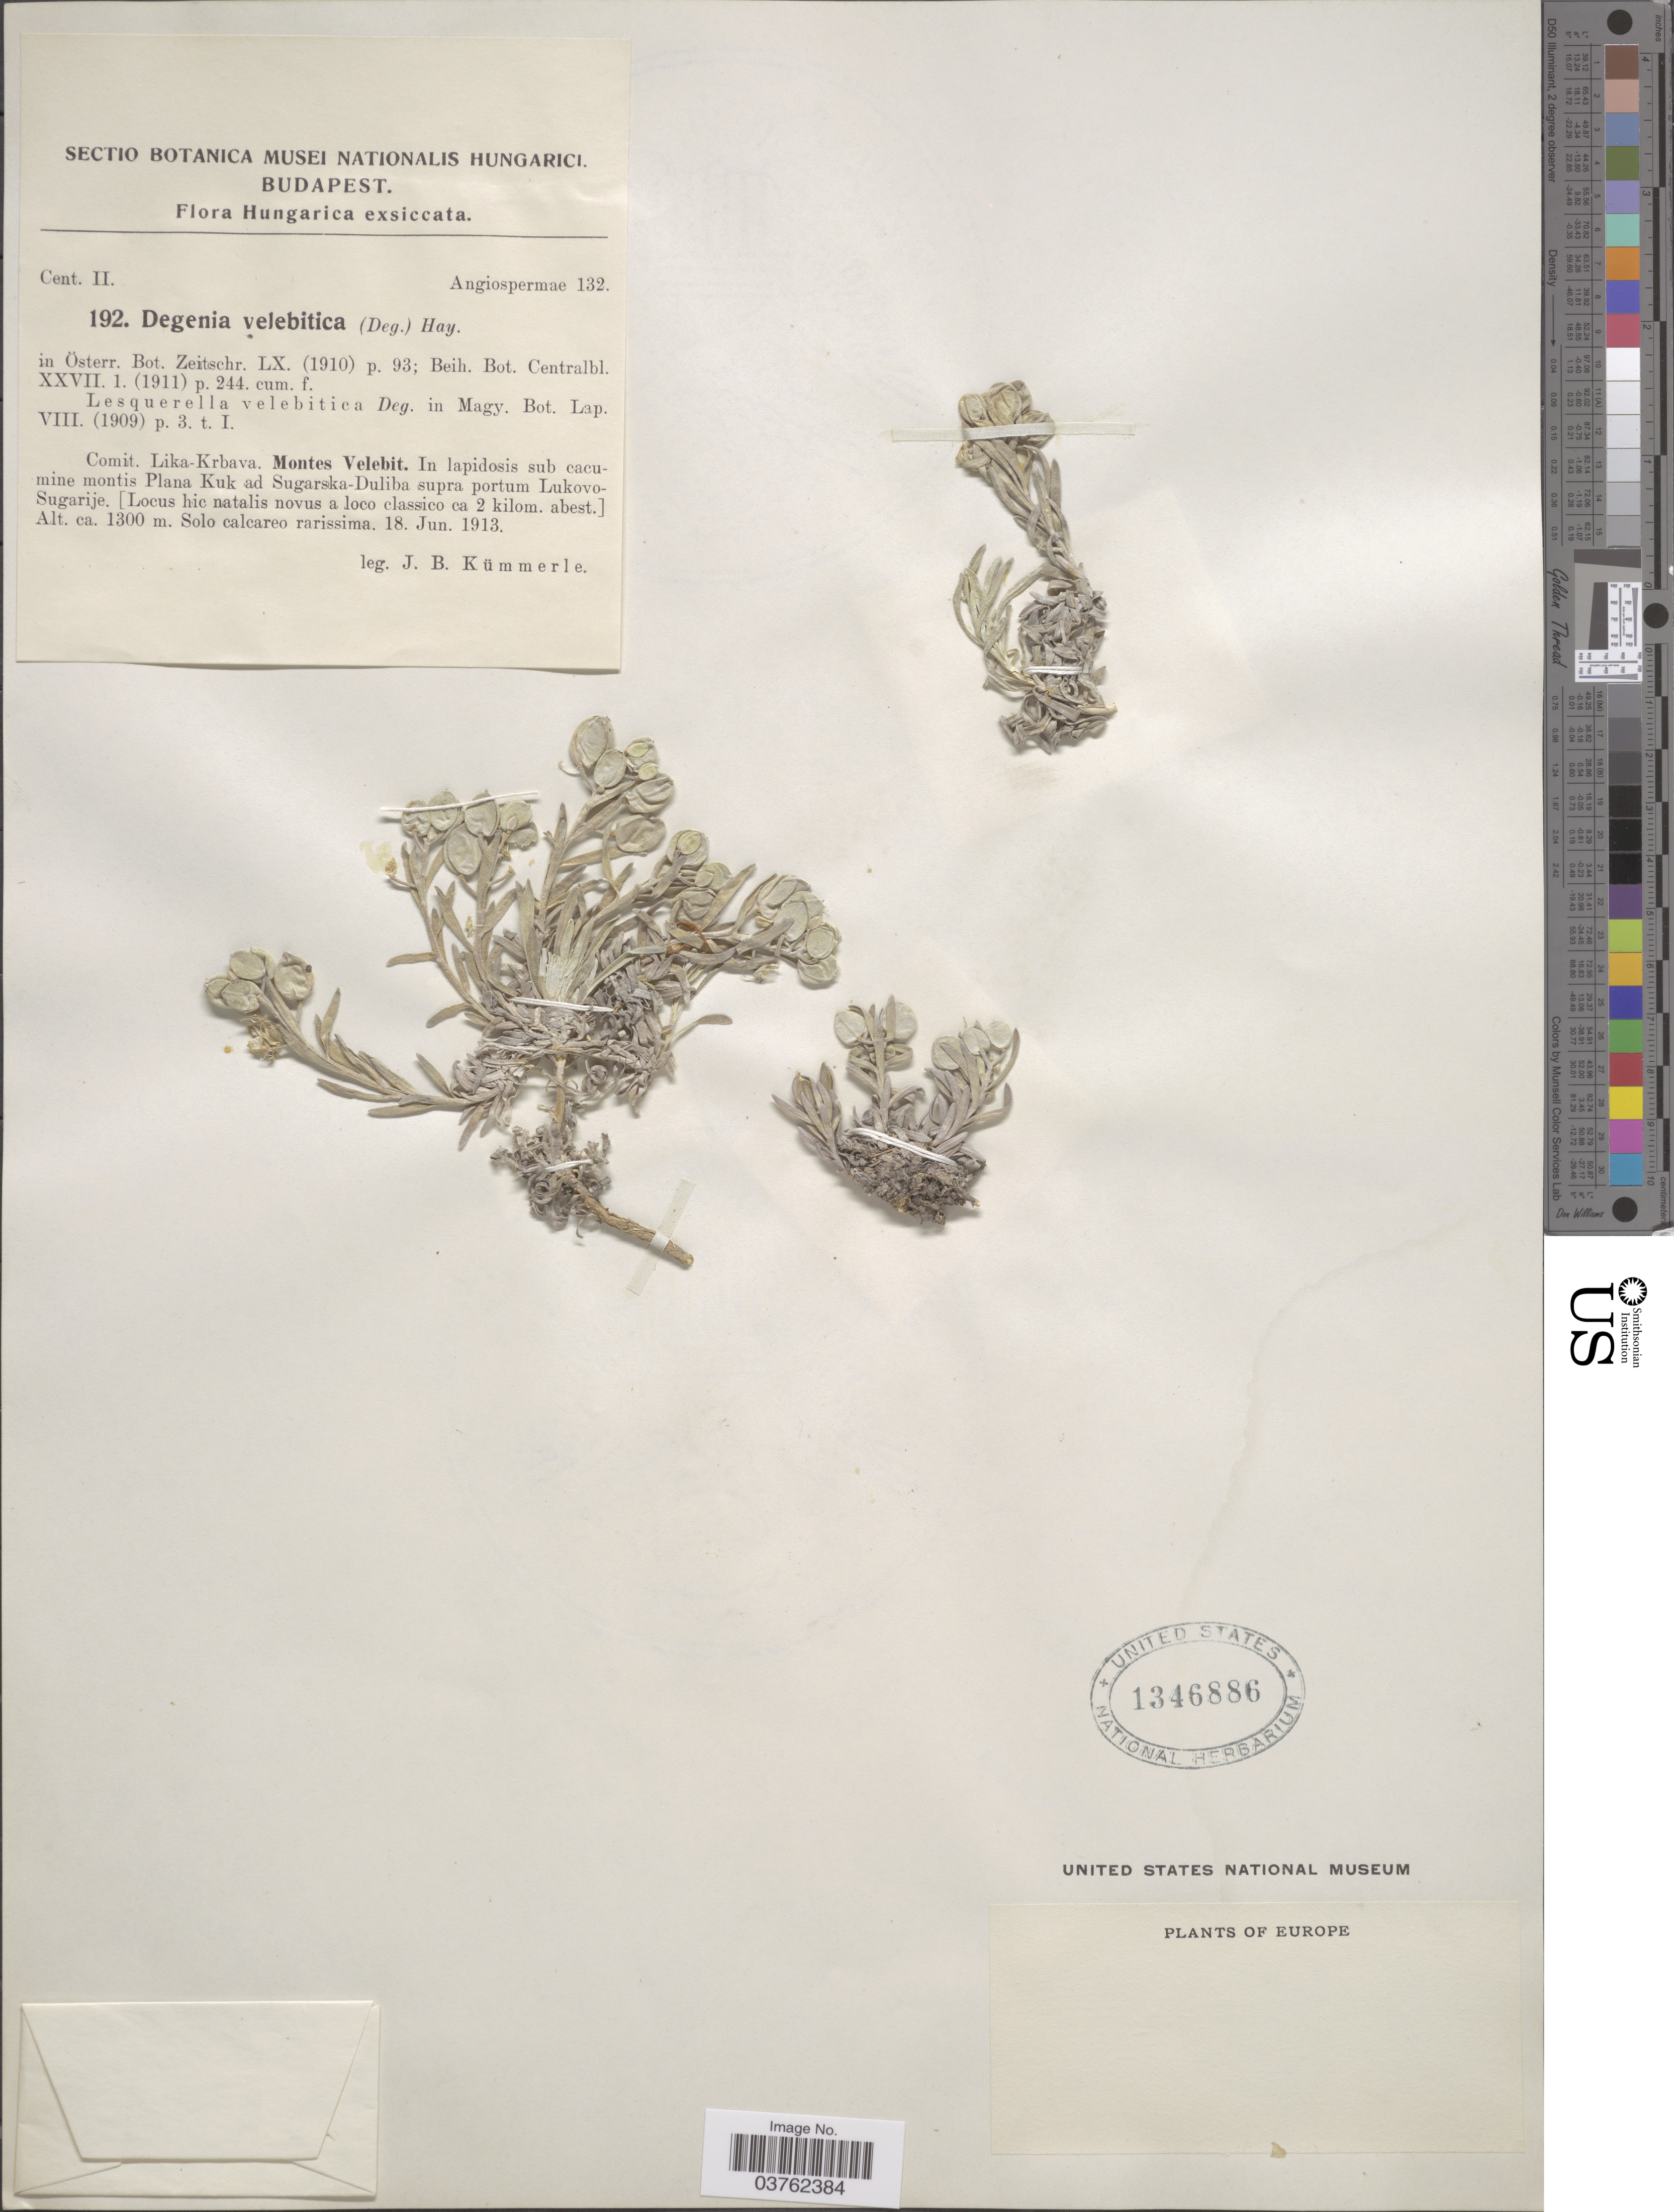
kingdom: Plantae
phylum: Tracheophyta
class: Magnoliopsida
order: Brassicales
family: Brassicaceae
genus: Degenia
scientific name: Degenia velebitica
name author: Hayek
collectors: J. Kummerle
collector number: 192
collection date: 1913-06-18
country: Hungary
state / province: Budapest, Capital District of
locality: Hungarica. Comit. Lika-Krvbava. Montes Velebit. In lapidosis sub cacumine montis Plana Kuk ad Sugarska-Duliba supra portum Lukovo-Sugarije. [Locus hic natalis novus a loco classico ca 2 kilom. abest.]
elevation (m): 1300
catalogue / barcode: US 1346886